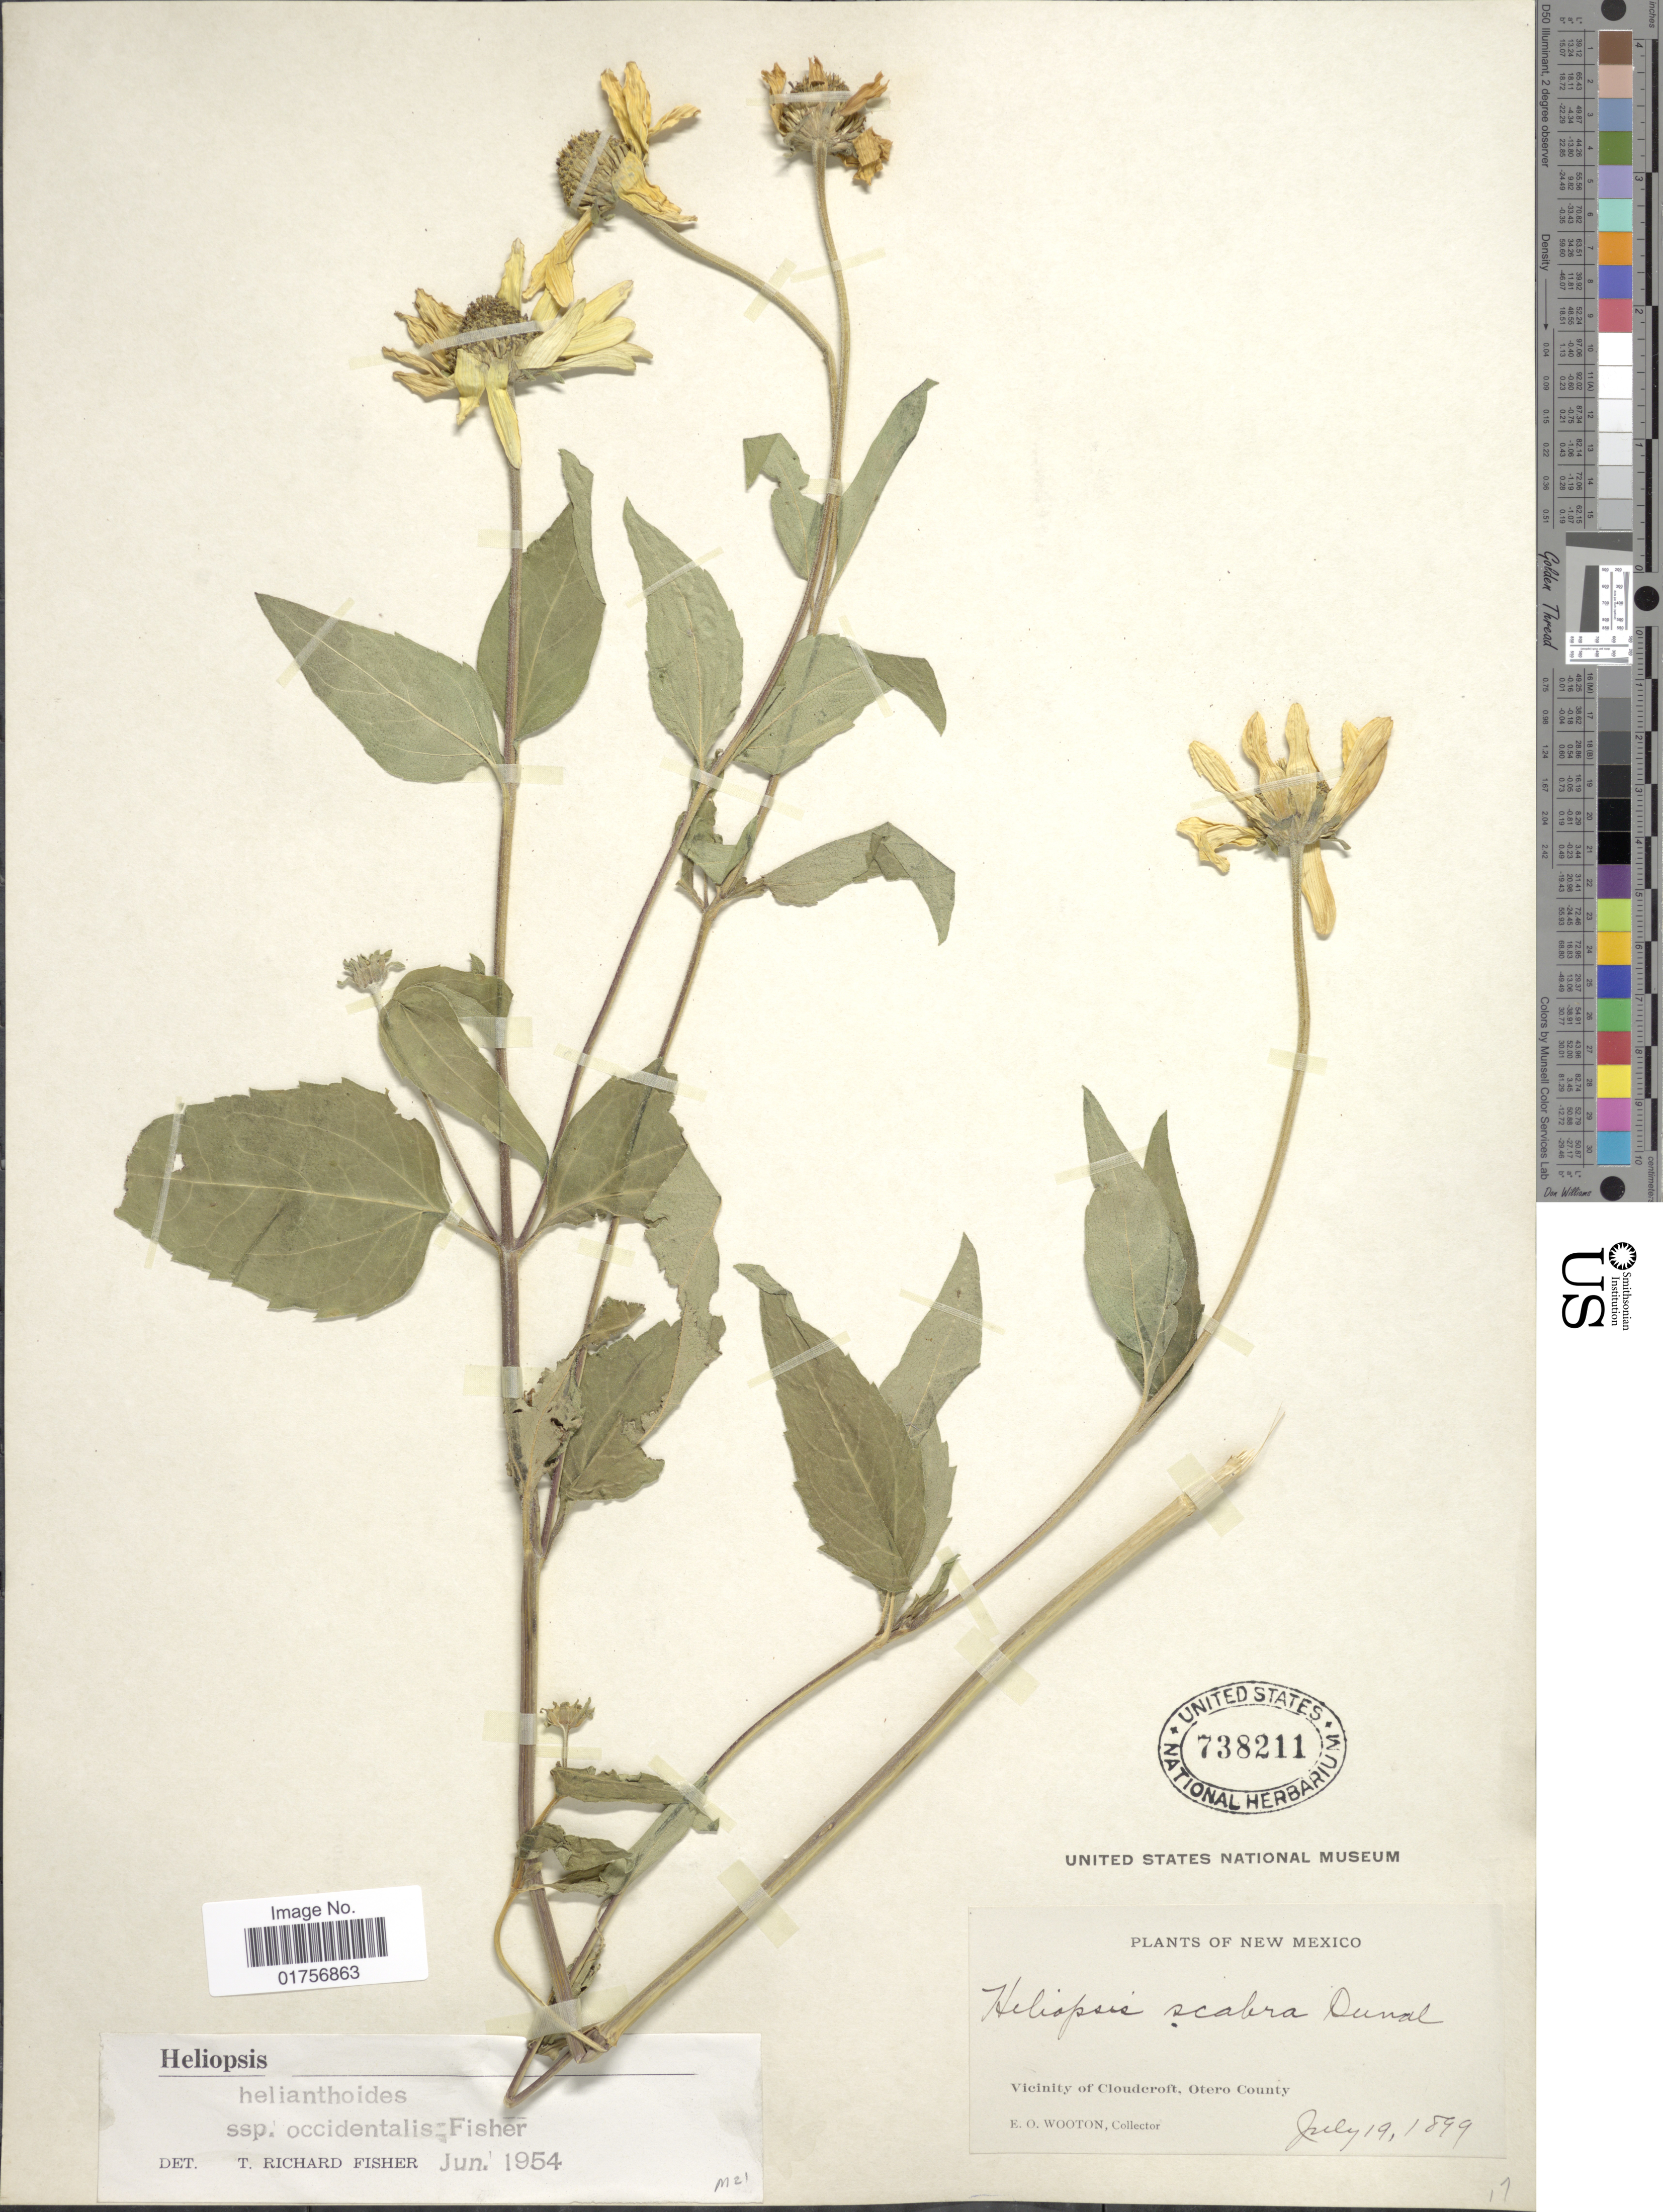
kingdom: Plantae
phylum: Tracheophyta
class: Magnoliopsida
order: Asterales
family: Asteraceae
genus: Heliopsis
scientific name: Heliopsis helianthoides subsp. occidentalis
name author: T.R. Fisher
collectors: E. O. Wooton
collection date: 1899-07-19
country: United States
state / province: New Mexico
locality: Vicinity Of Clouderoft, Otero County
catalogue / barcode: US 738211